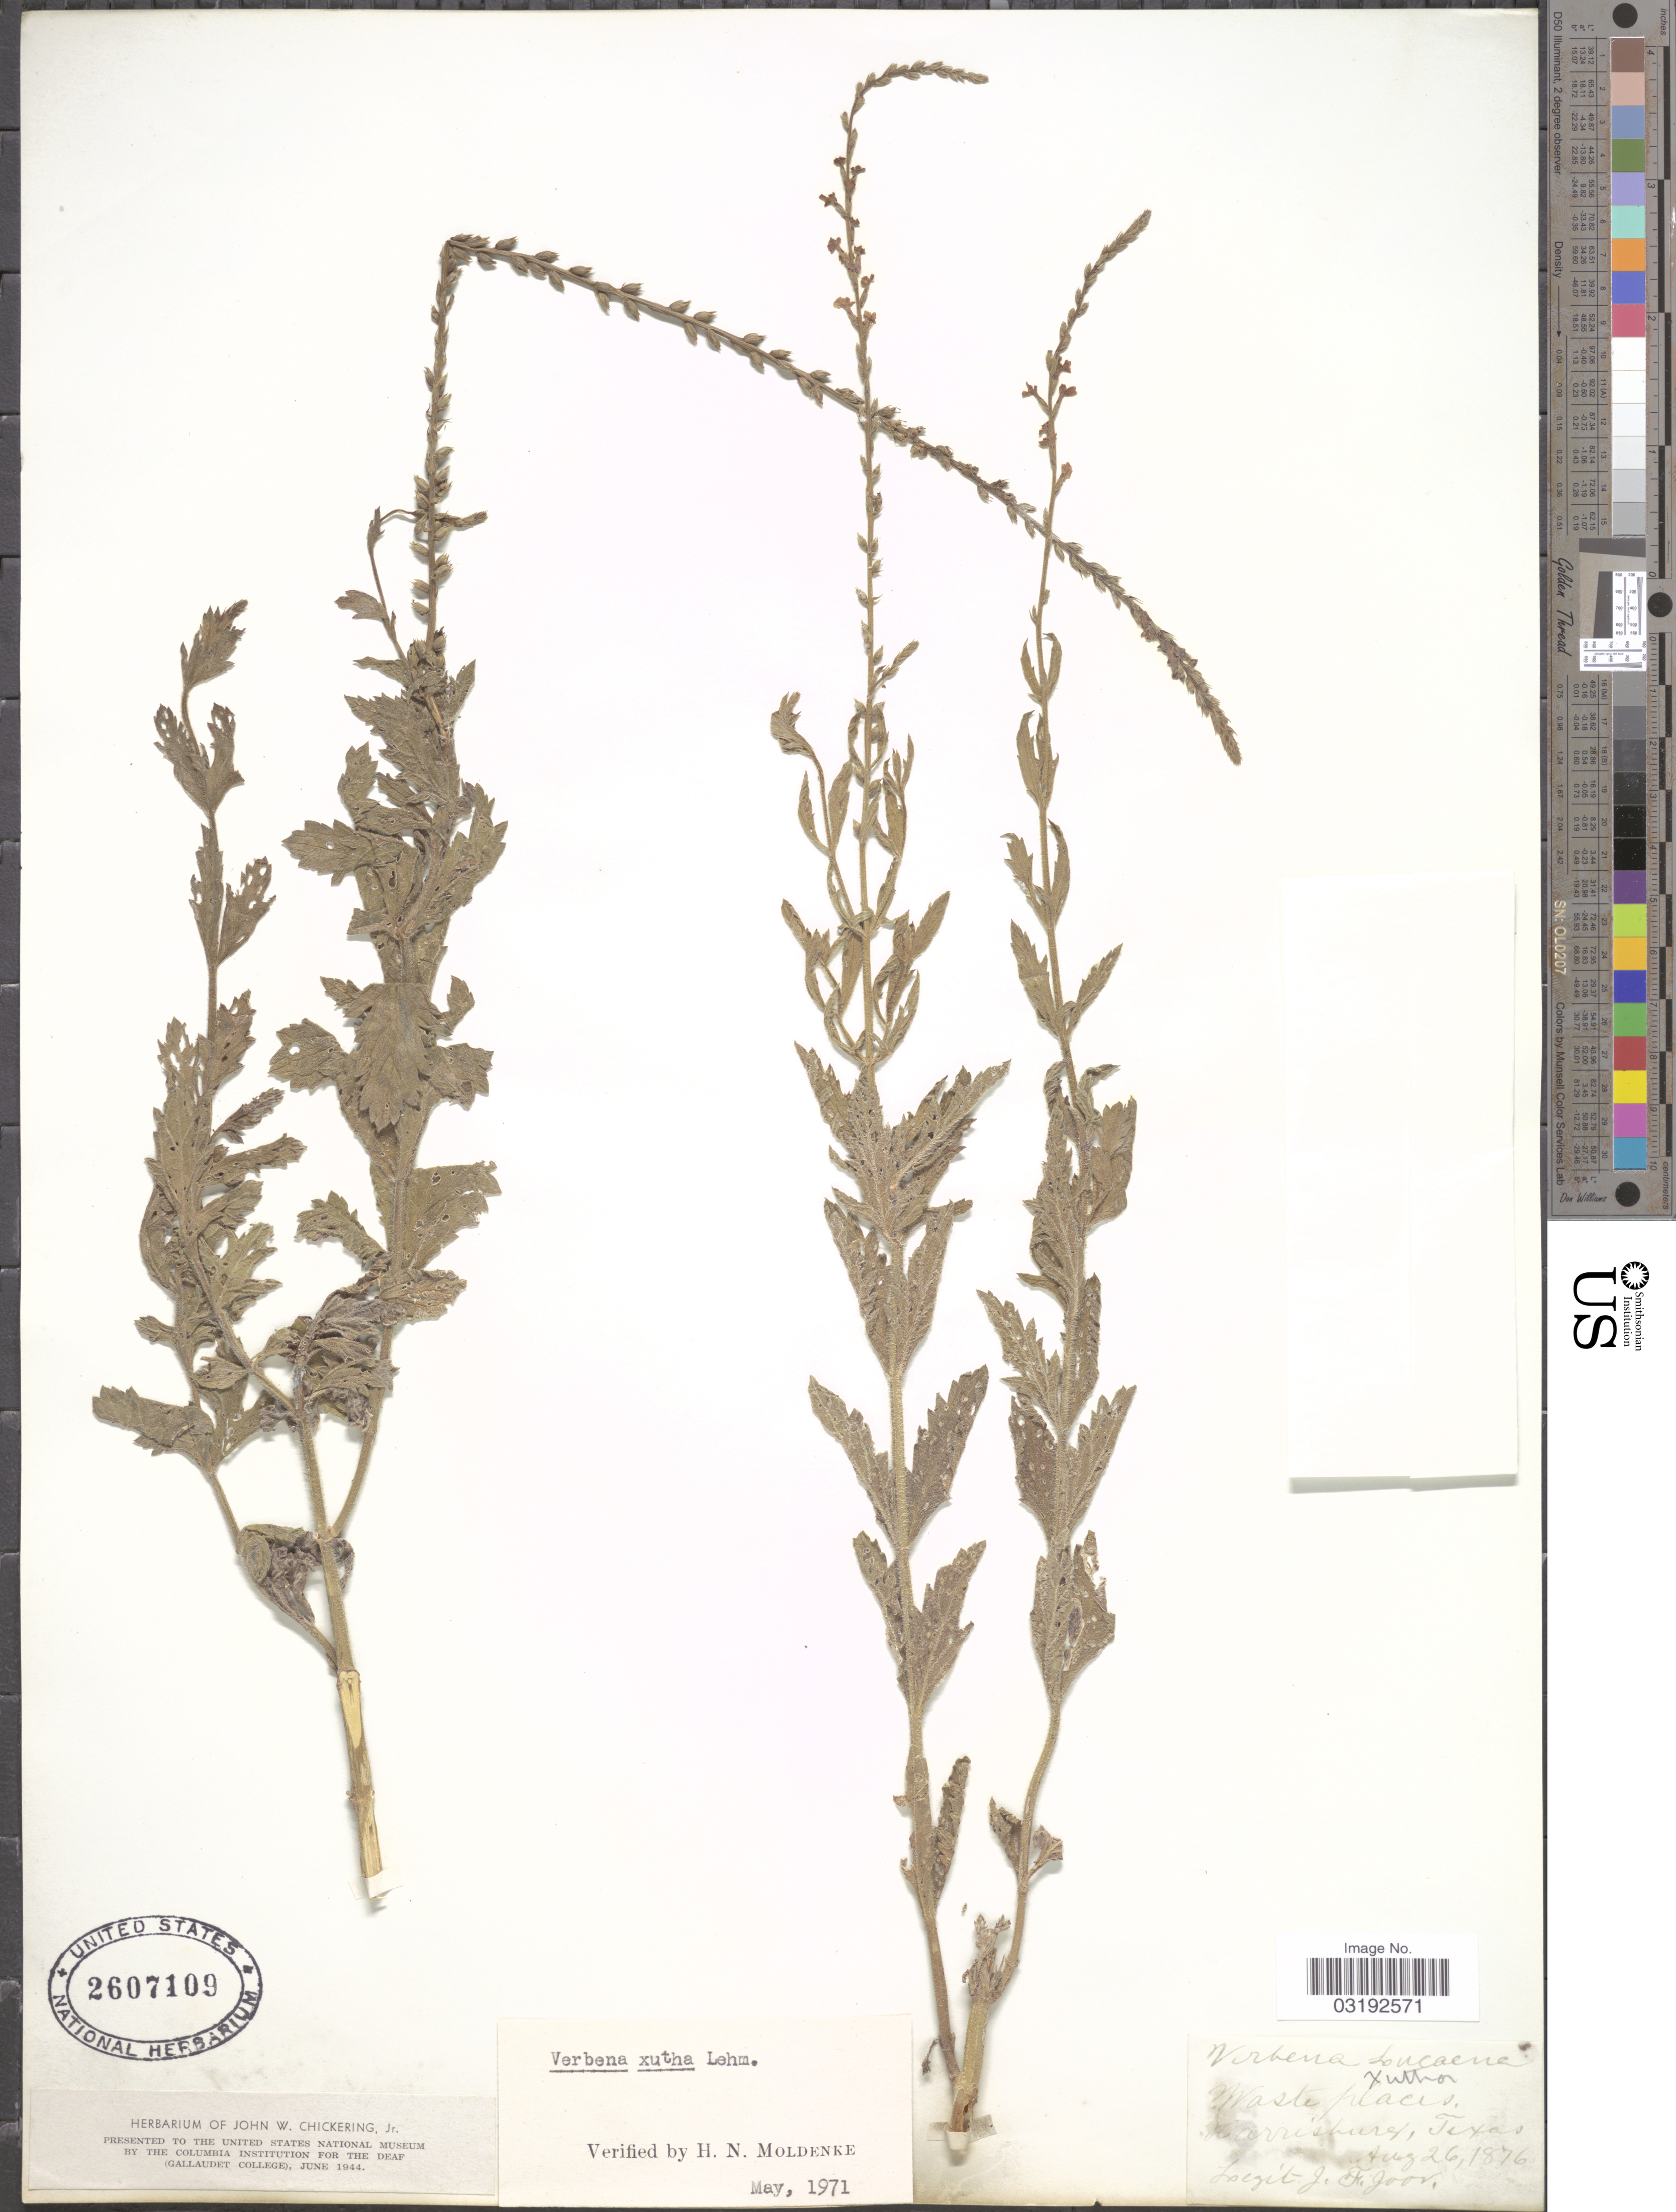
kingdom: Plantae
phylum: Tracheophyta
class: Magnoliopsida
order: Lamiales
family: Verbenaceae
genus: Verbena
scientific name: Verbena xutha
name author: Lehm.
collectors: J. F. Joor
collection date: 1876-08-26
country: United States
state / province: Texas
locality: Harrisburg.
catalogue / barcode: US 2607109